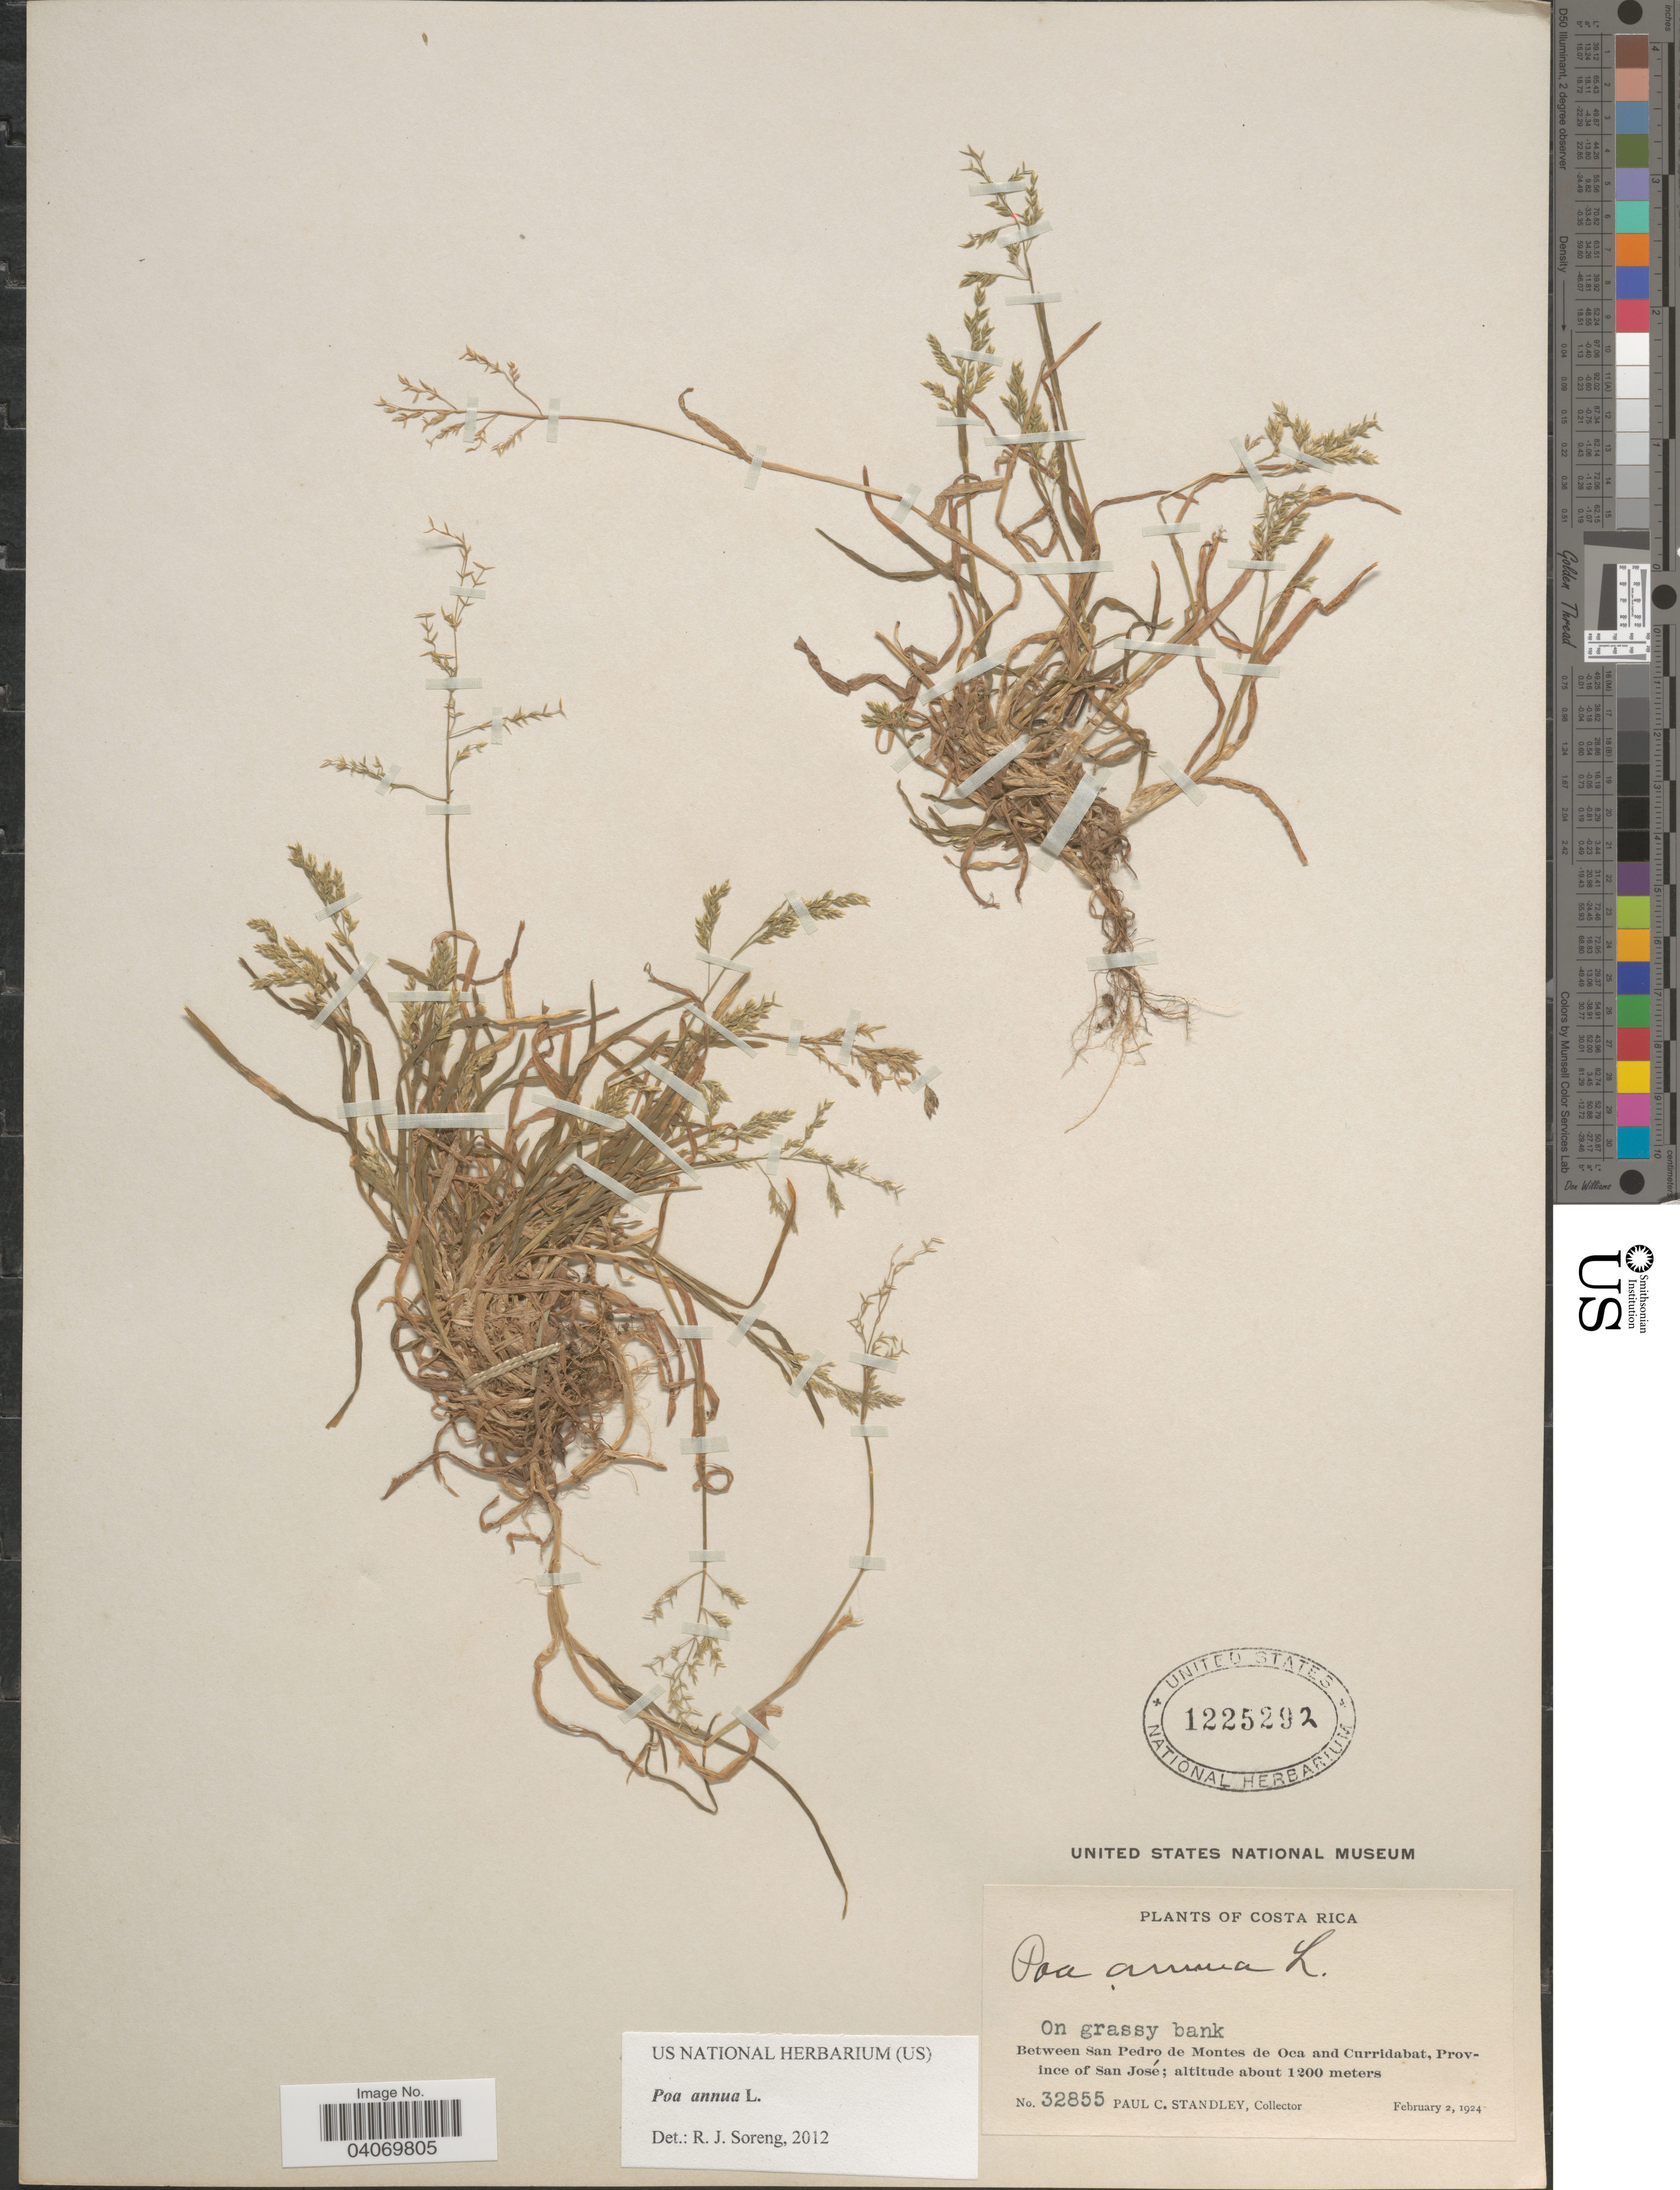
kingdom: Plantae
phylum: Tracheophyta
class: Liliopsida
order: Poales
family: Poaceae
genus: Poa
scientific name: Poa annua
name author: L.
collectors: P. C. Standley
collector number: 32855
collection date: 1924-02-02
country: Costa Rica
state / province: San José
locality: On grassy bank. Between San Pedro de Montes de Oca and Curridabat.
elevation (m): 1200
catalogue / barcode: US 1225292